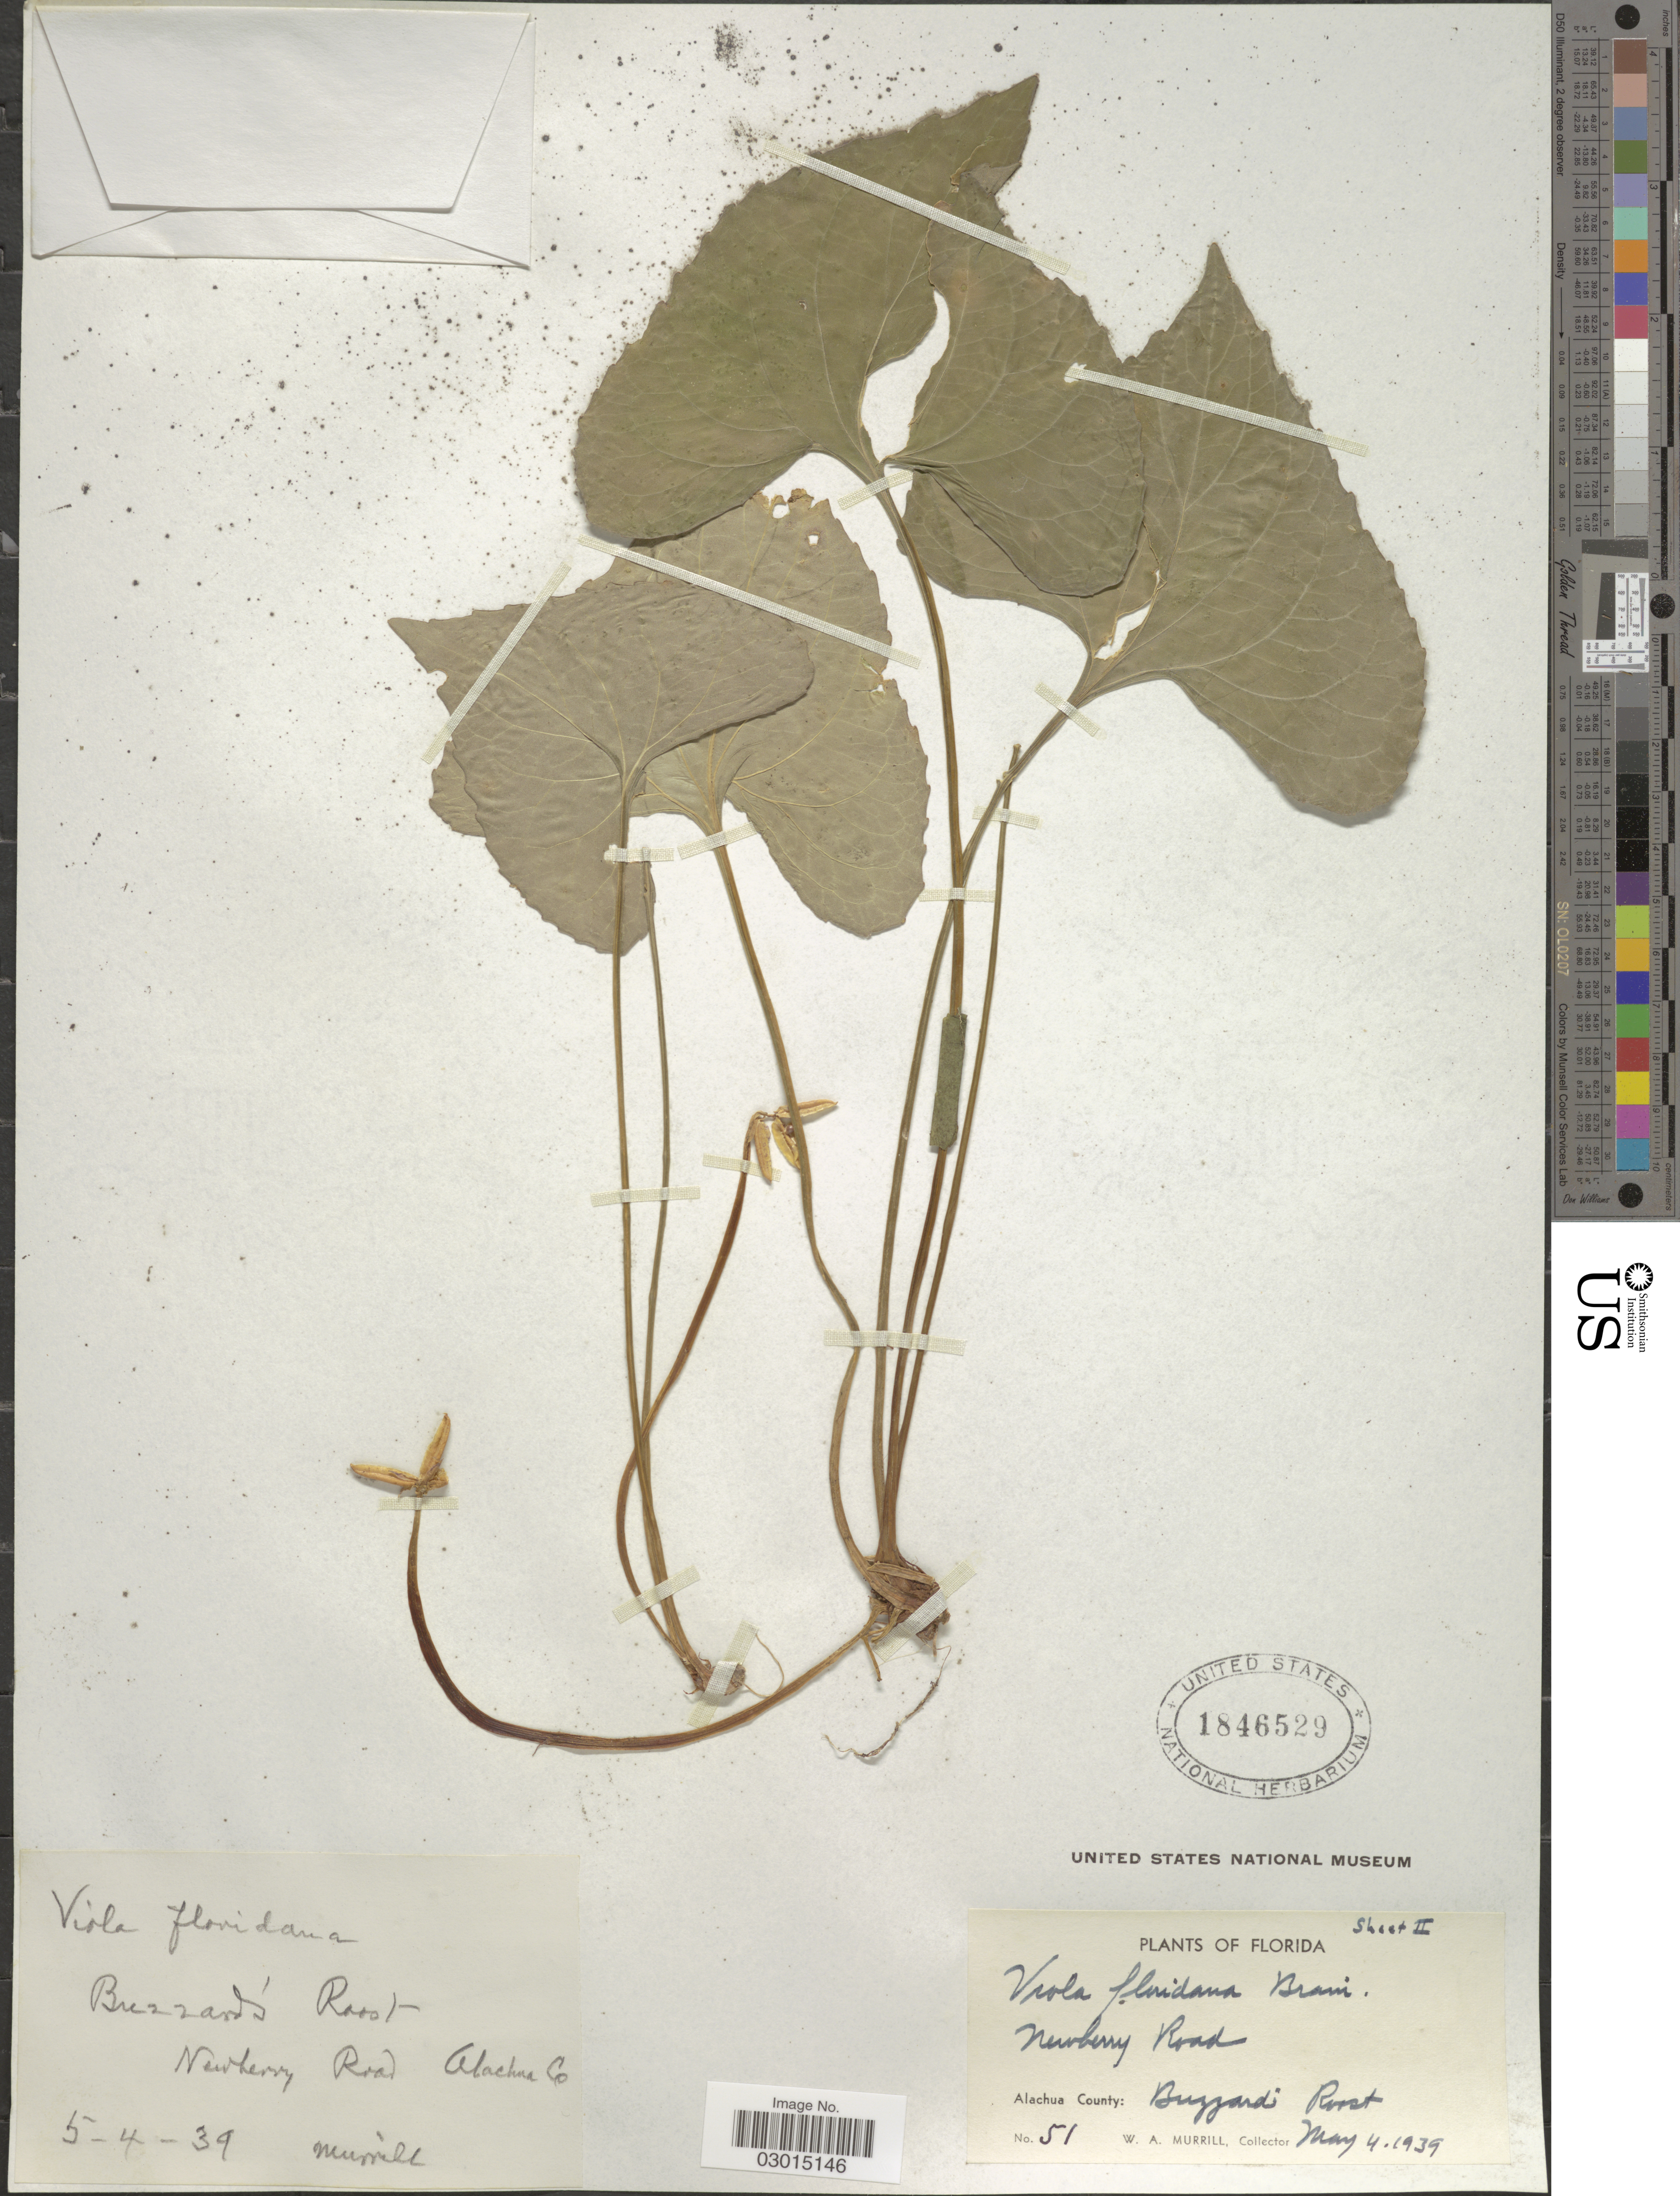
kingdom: Plantae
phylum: Tracheophyta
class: Magnoliopsida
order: Malpighiales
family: Violaceae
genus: Viola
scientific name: Viola floridana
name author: Brainerd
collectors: W. A. Murrill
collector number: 51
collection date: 1939-05-04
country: United States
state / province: Florida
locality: Newberry Road. Alachua County: Buzzard's Roost.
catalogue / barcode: US 1846529